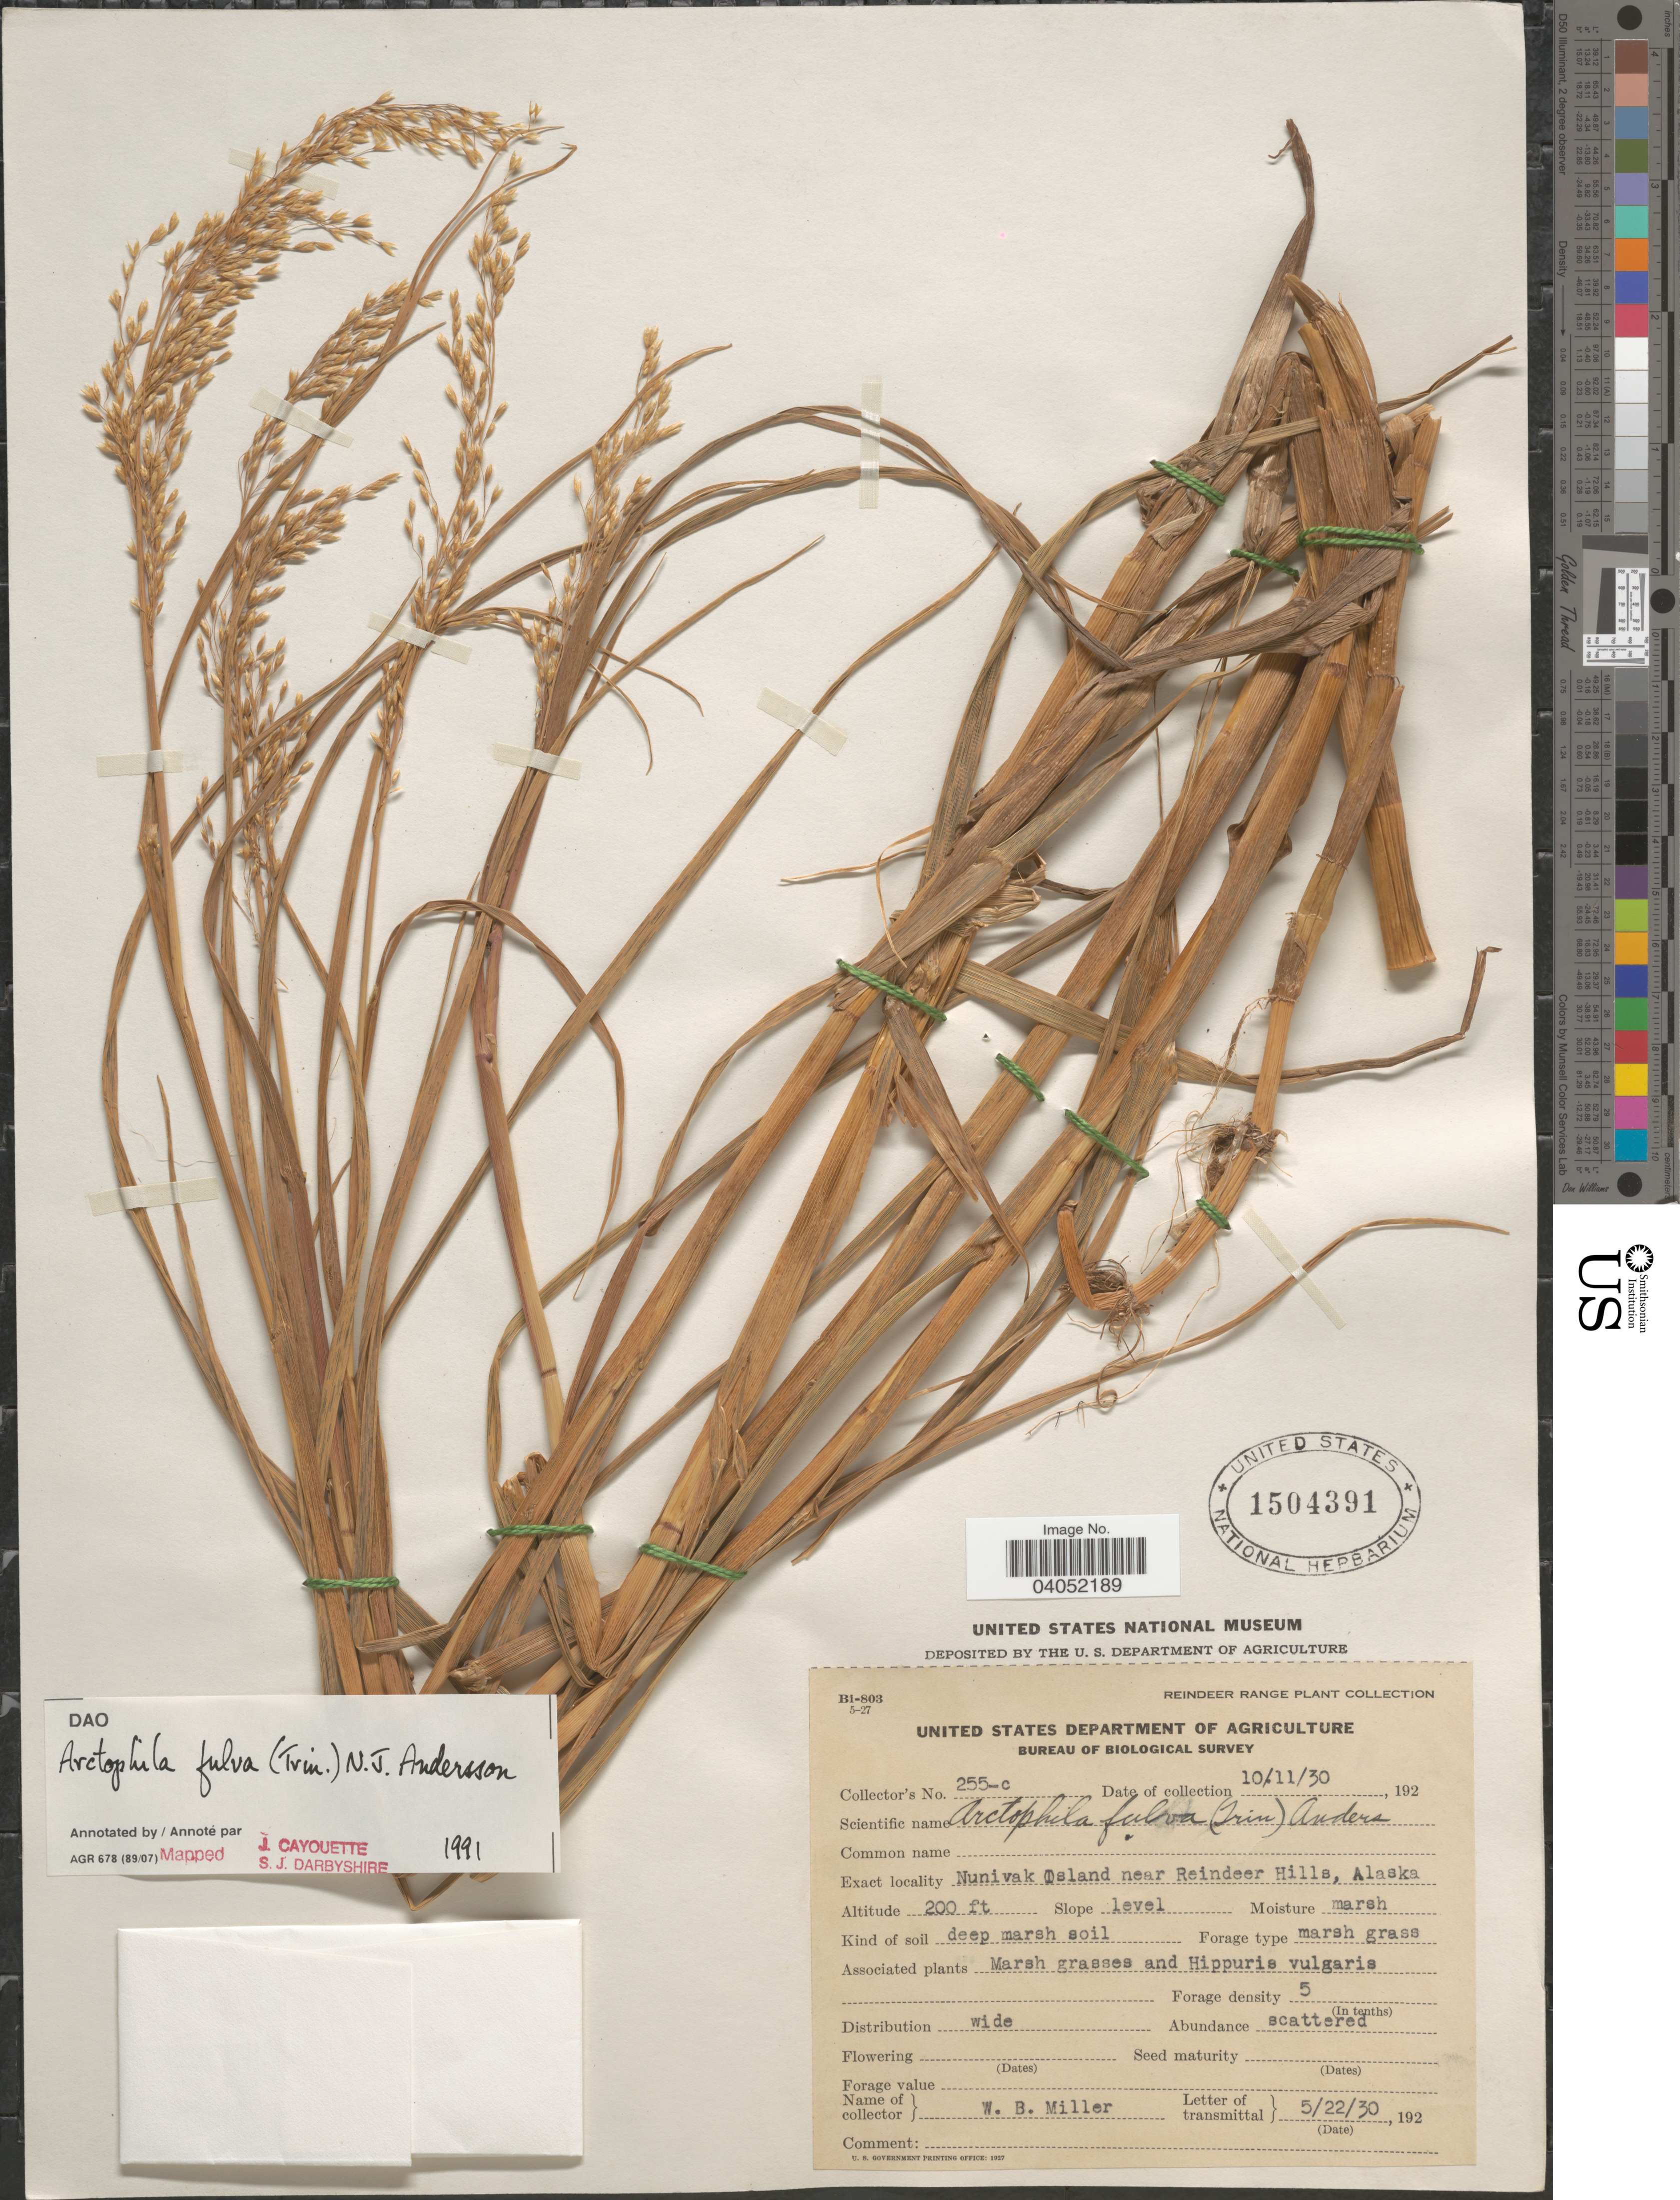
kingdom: Plantae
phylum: Tracheophyta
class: Liliopsida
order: Poales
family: Poaceae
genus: Arctophila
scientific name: Arctophila fulva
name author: (Trin.) Andersson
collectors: W. Miller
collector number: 255-c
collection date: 1930-10-11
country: United States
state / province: Alaska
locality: Nunivak Island near Reindeer Hills.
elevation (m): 61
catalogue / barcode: US 1504391